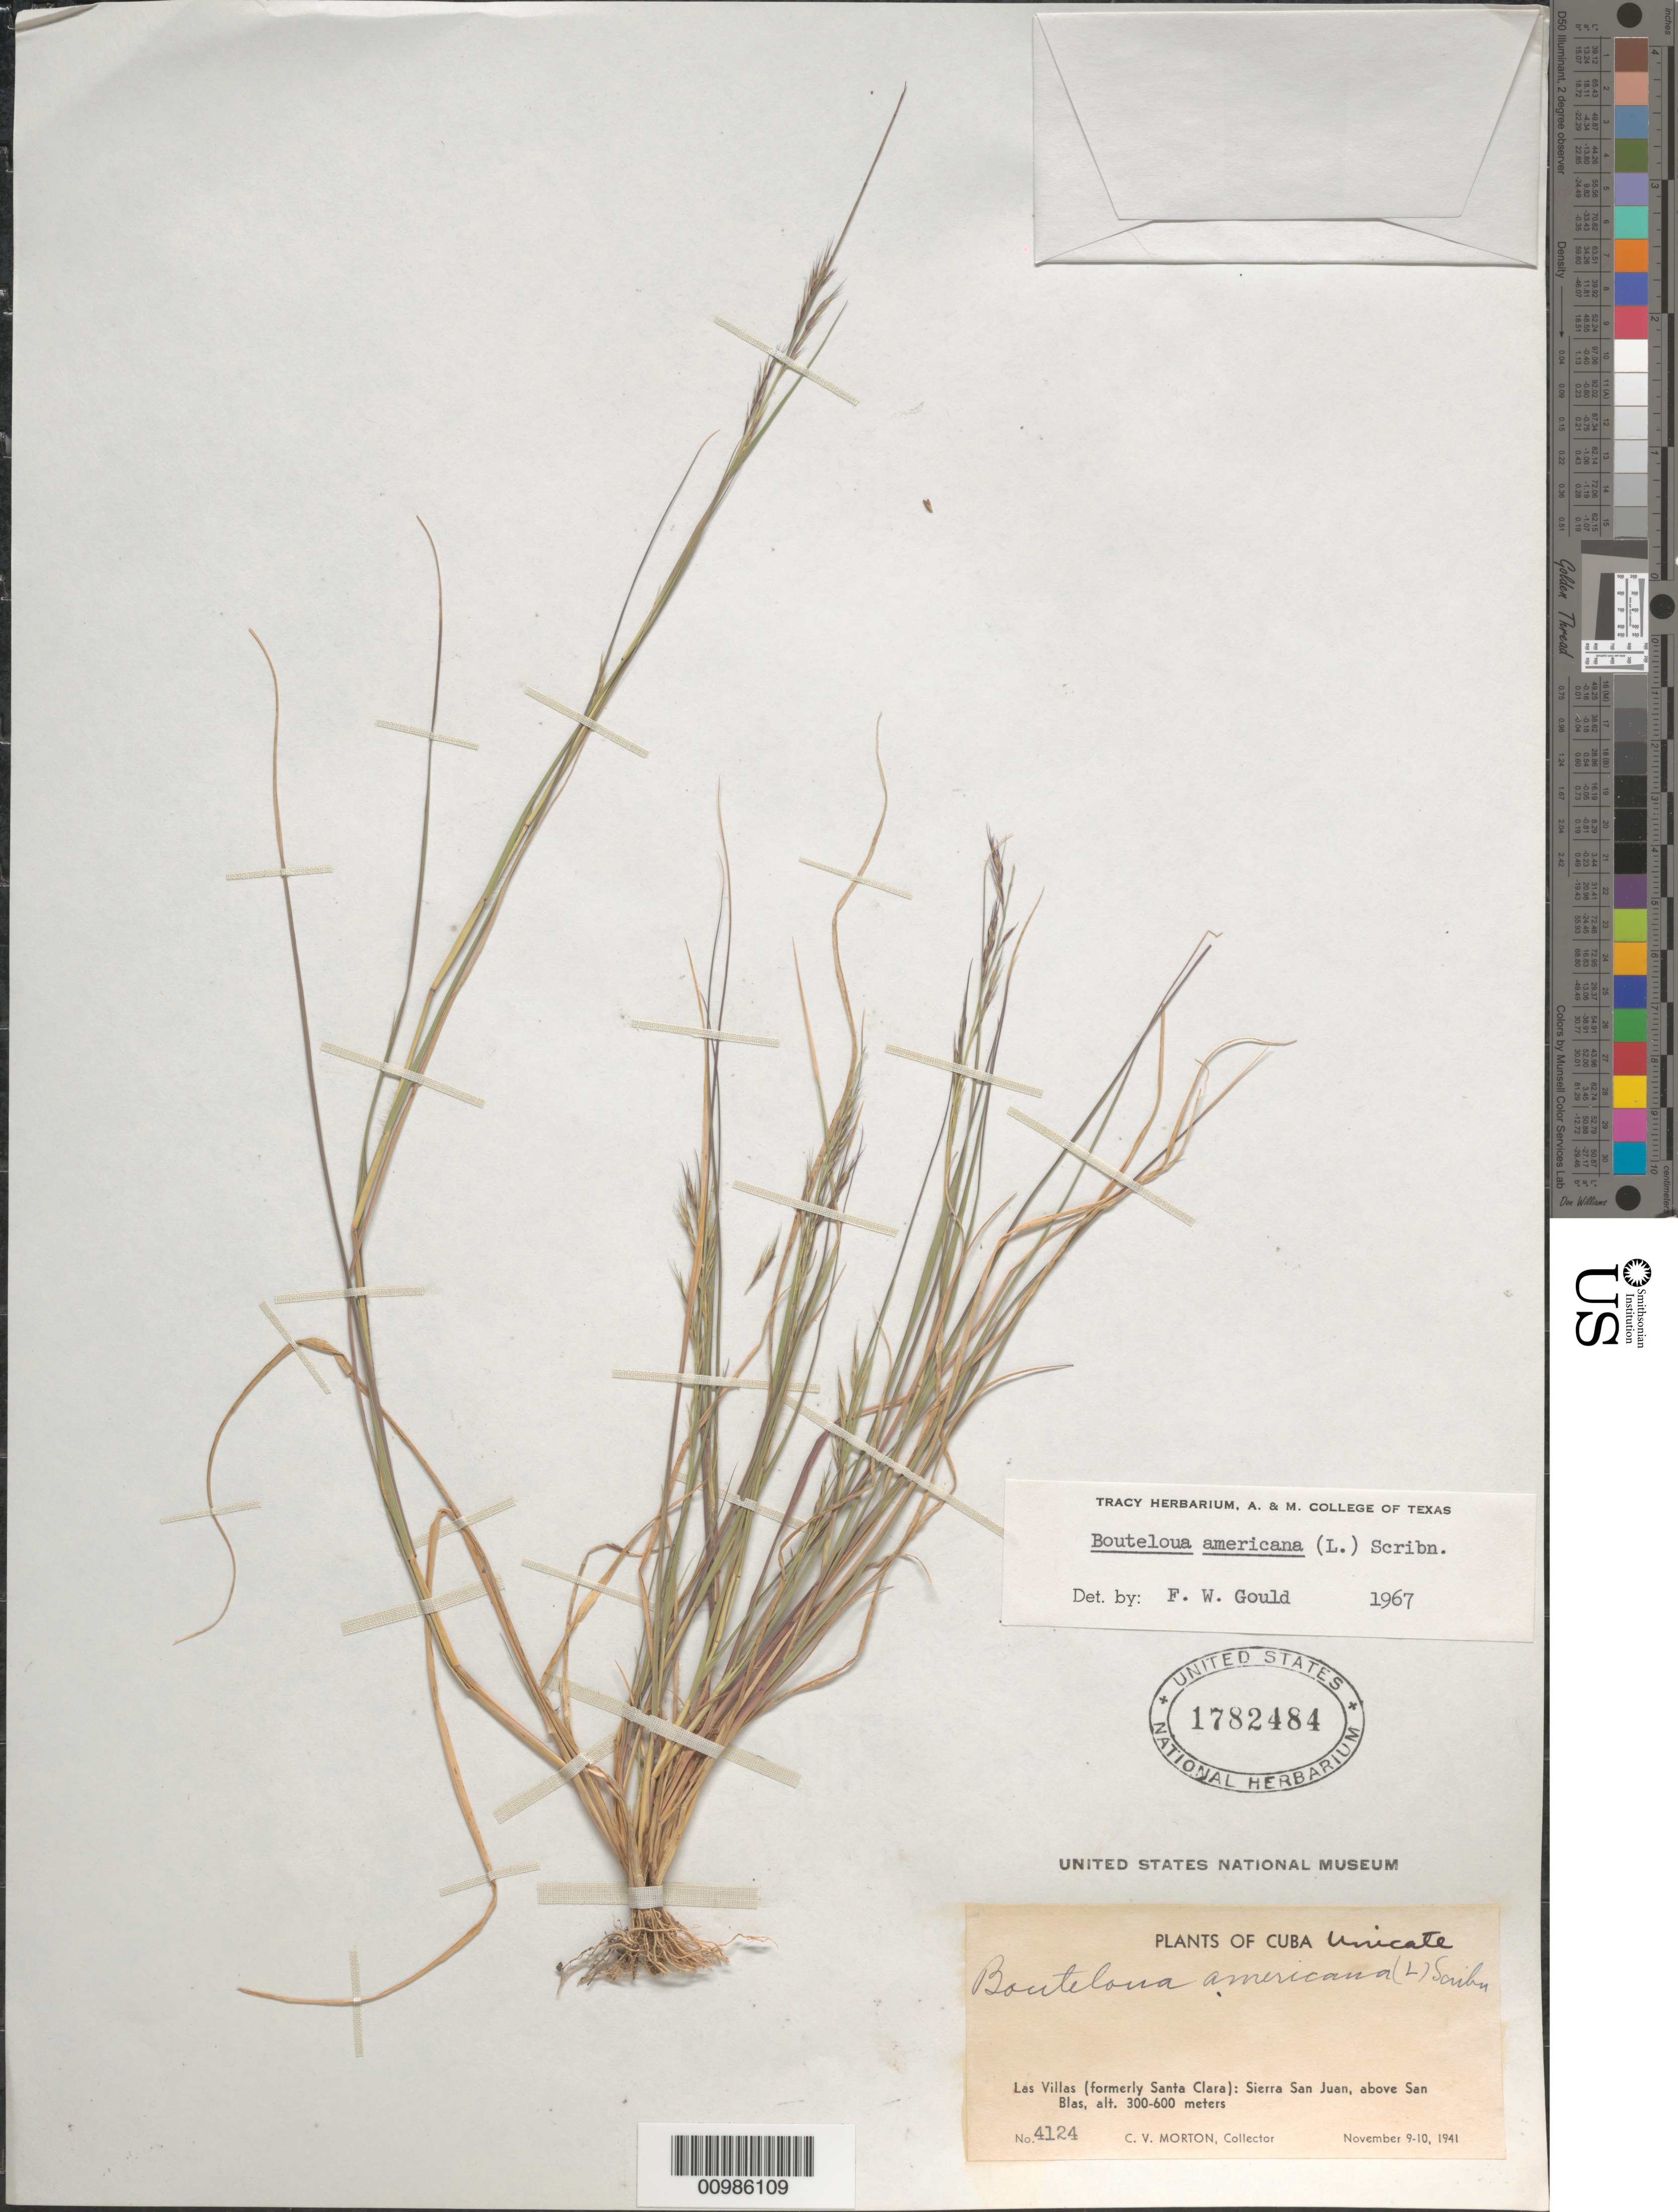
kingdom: Plantae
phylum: Tracheophyta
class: Liliopsida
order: Poales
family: Poaceae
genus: Bouteloua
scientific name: Bouteloua americana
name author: (L.) Scribn.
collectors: C. V. Morton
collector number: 4124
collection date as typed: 09 Nov 1941 to10 Nov 1941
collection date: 1941-11-09/1941-11-10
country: Cuba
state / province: Las Villas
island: Cuba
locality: above San Blas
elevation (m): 300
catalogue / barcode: US 1782484